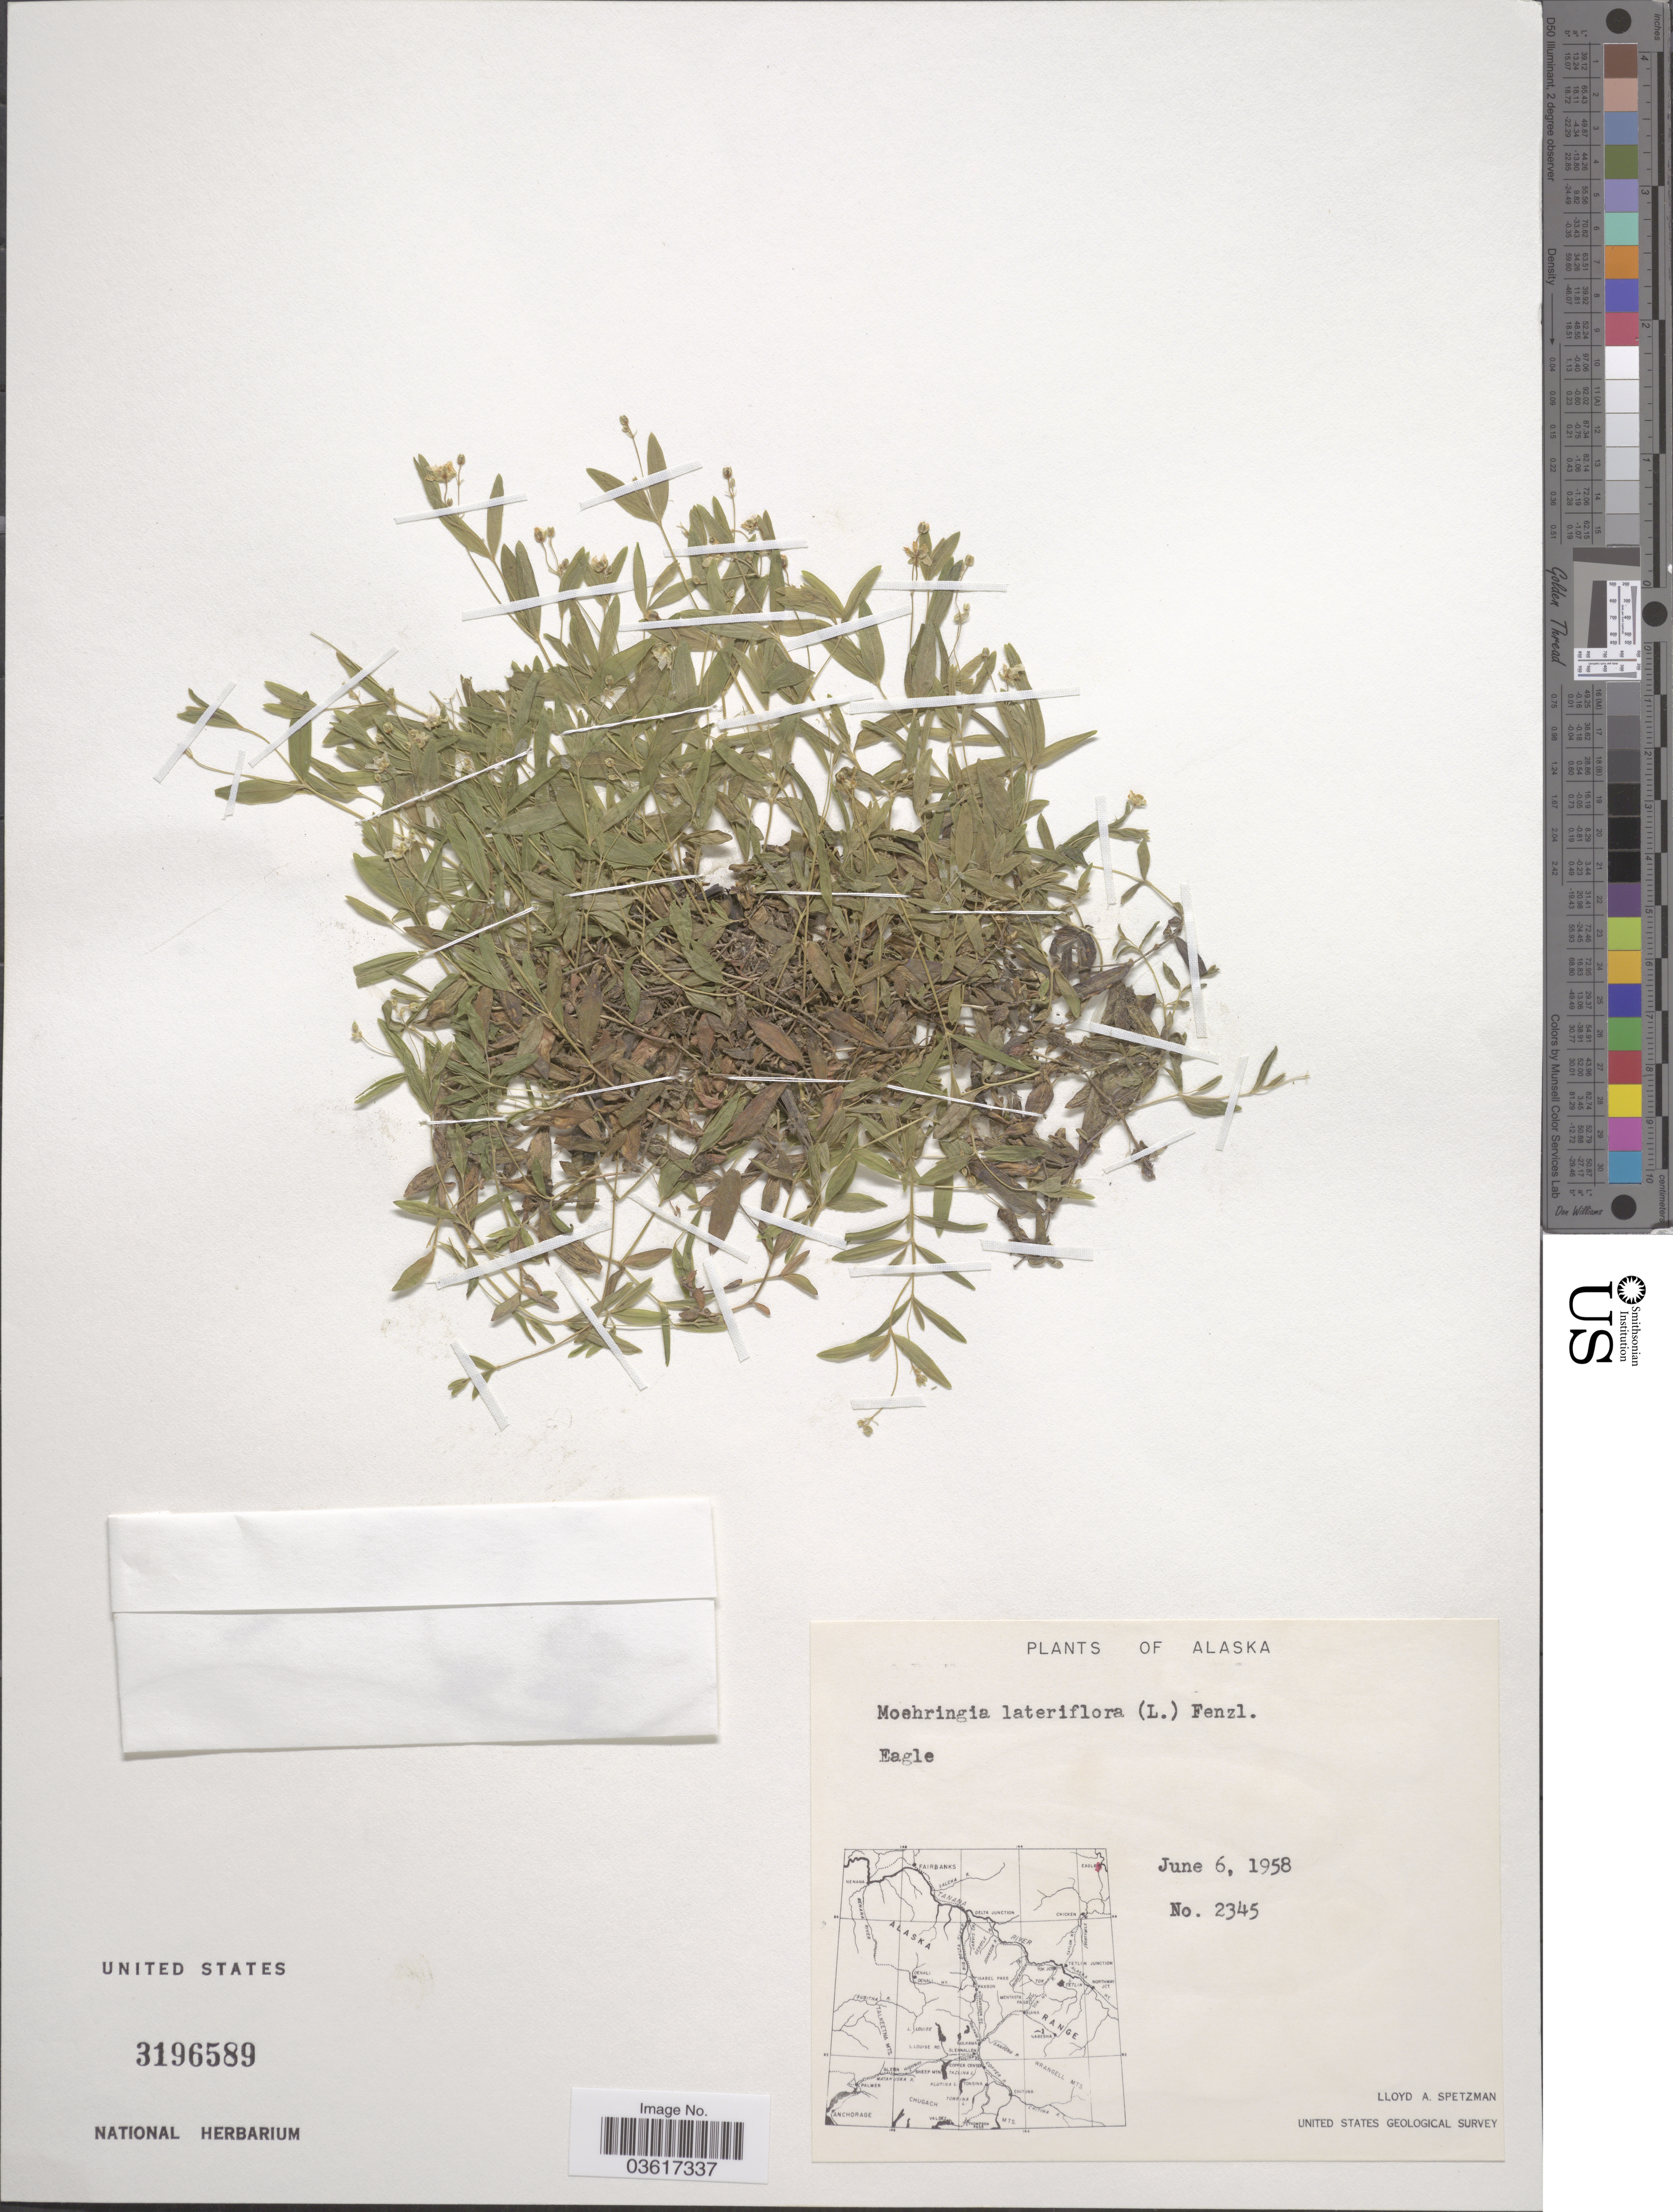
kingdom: Plantae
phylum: Tracheophyta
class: Magnoliopsida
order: Caryophyllales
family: Caryophyllaceae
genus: Moehringia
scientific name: Moehringia lateriflora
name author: (L.) Fenzl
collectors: L. Spetzman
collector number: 2345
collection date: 1958-06-06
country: United States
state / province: Alaska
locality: Eagle.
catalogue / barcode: US 3196589